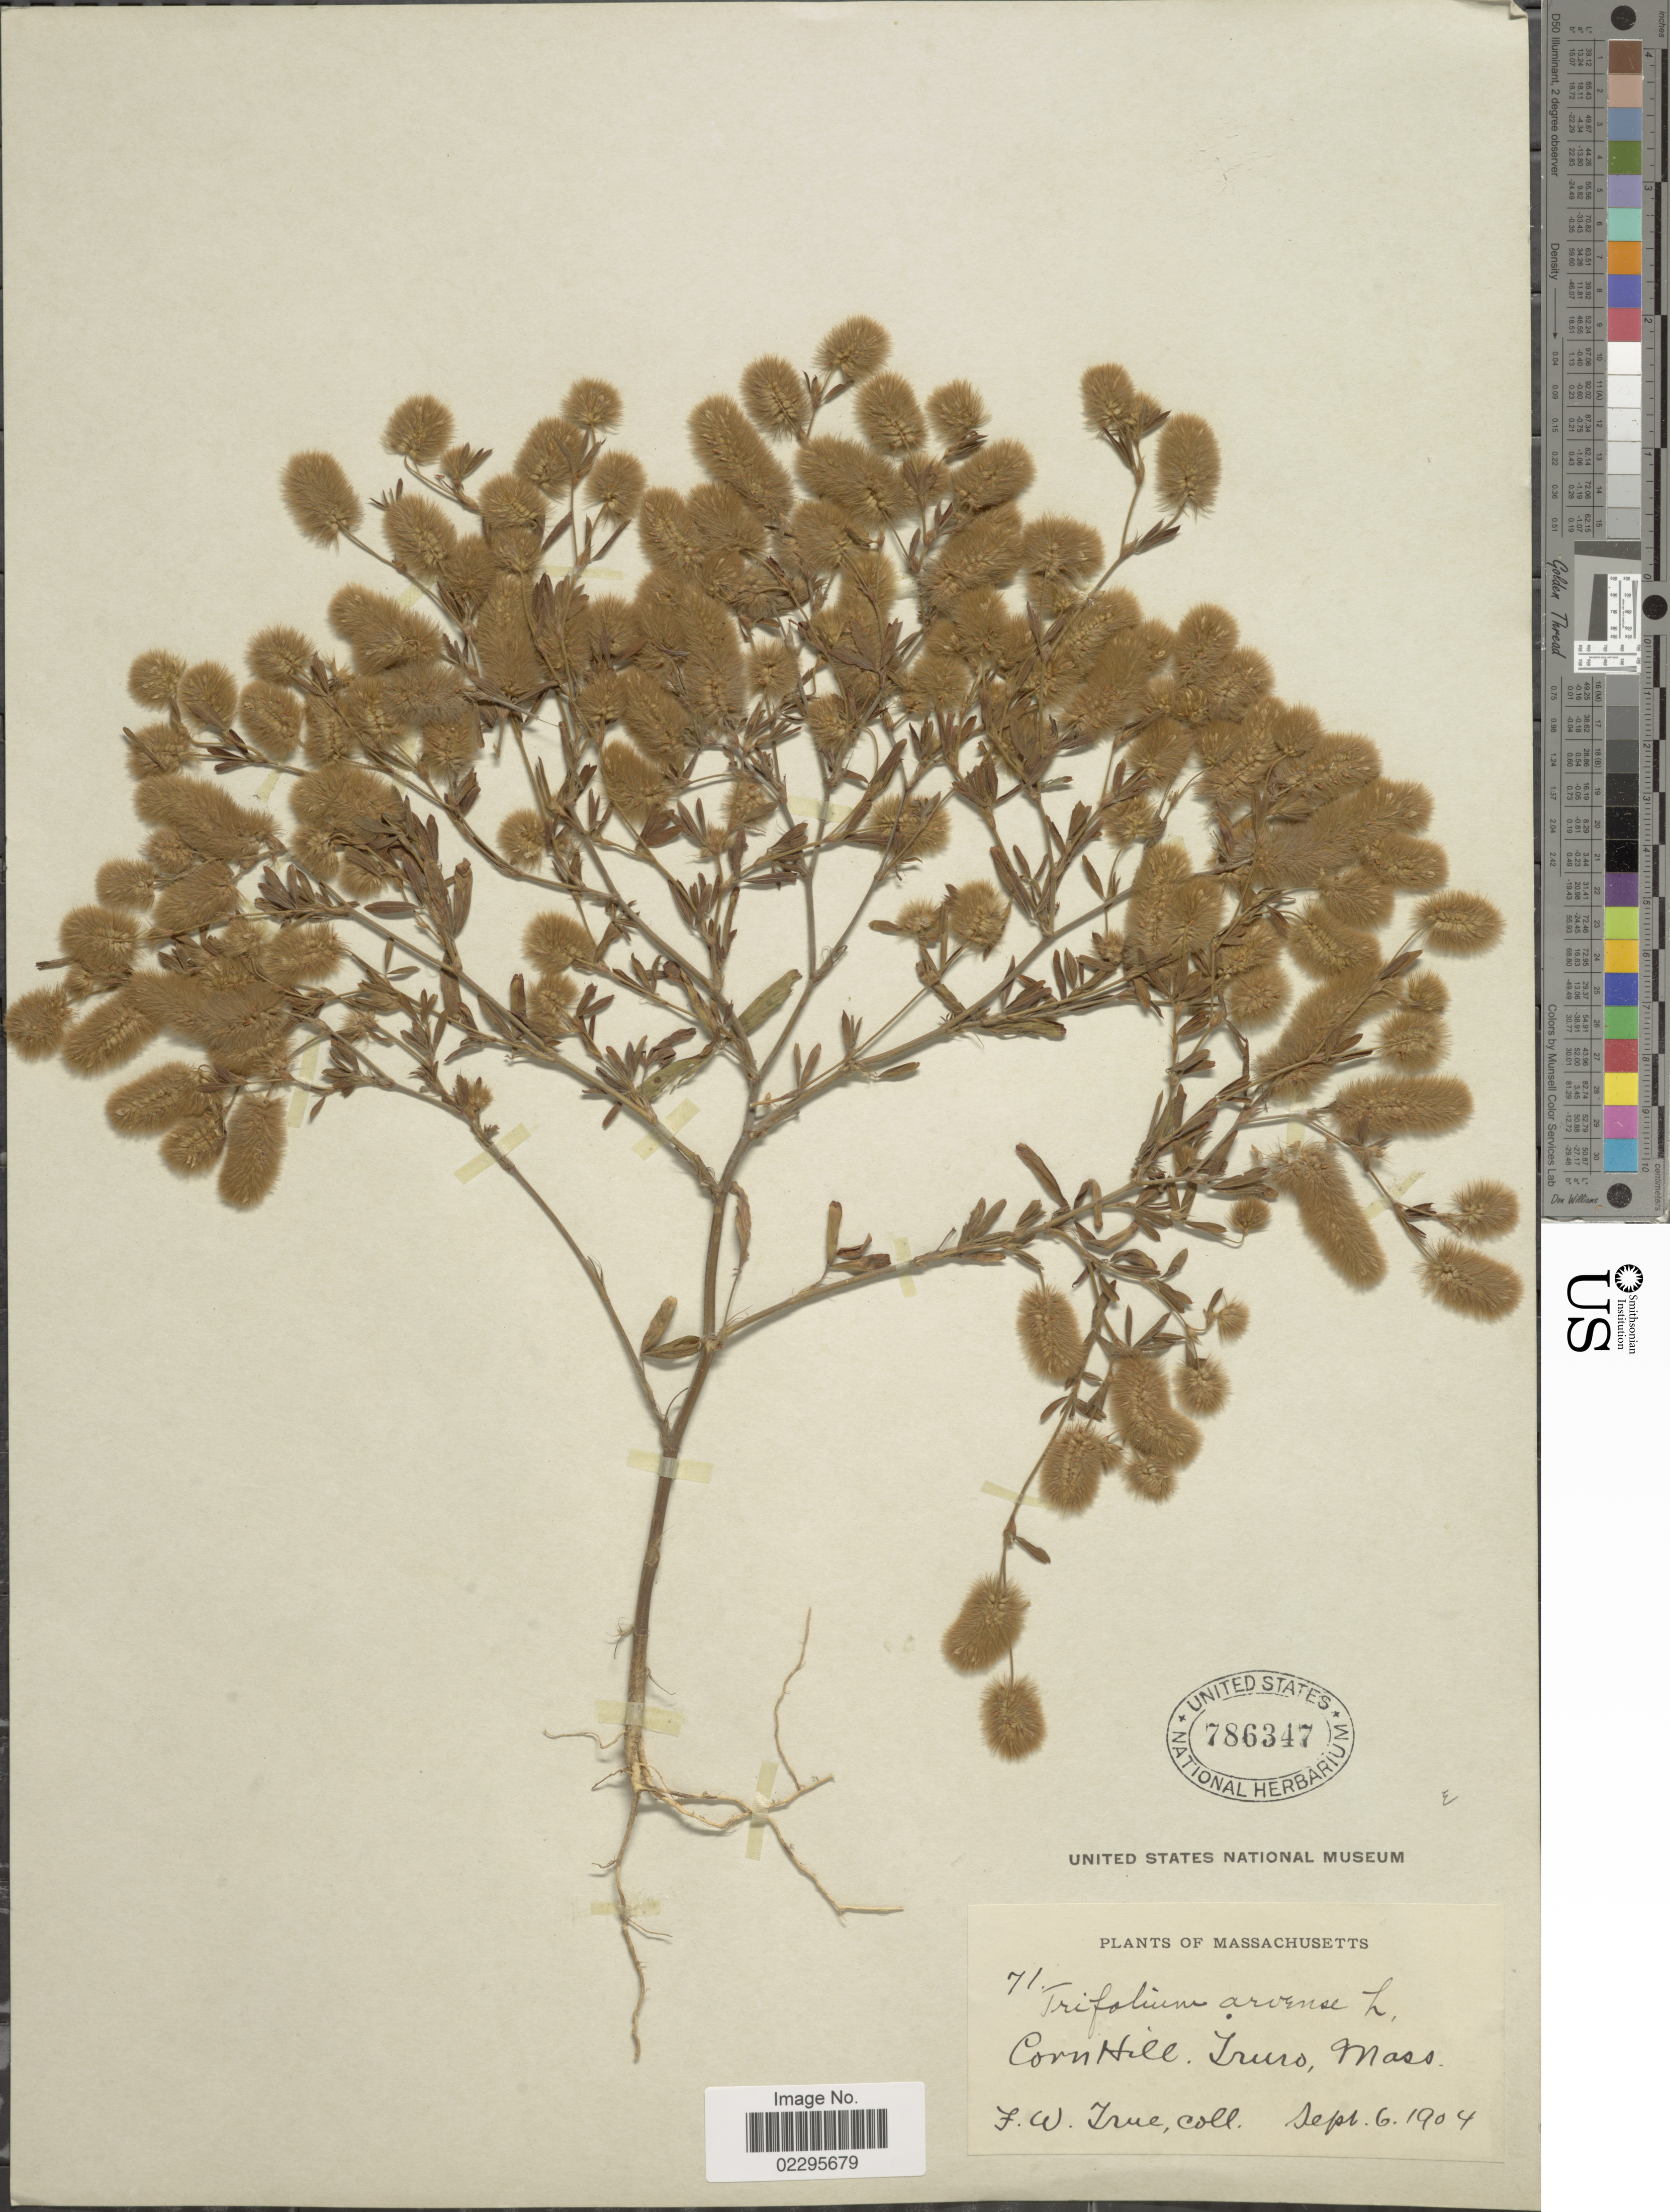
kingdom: Plantae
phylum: Tracheophyta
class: Magnoliopsida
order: Fabales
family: Fabaceae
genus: Trifolium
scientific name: Trifolium arvense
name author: L.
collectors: F. Irne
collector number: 71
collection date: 1904-09-06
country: United States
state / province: Massachusetts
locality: Corn Hill, Truro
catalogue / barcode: US 786347